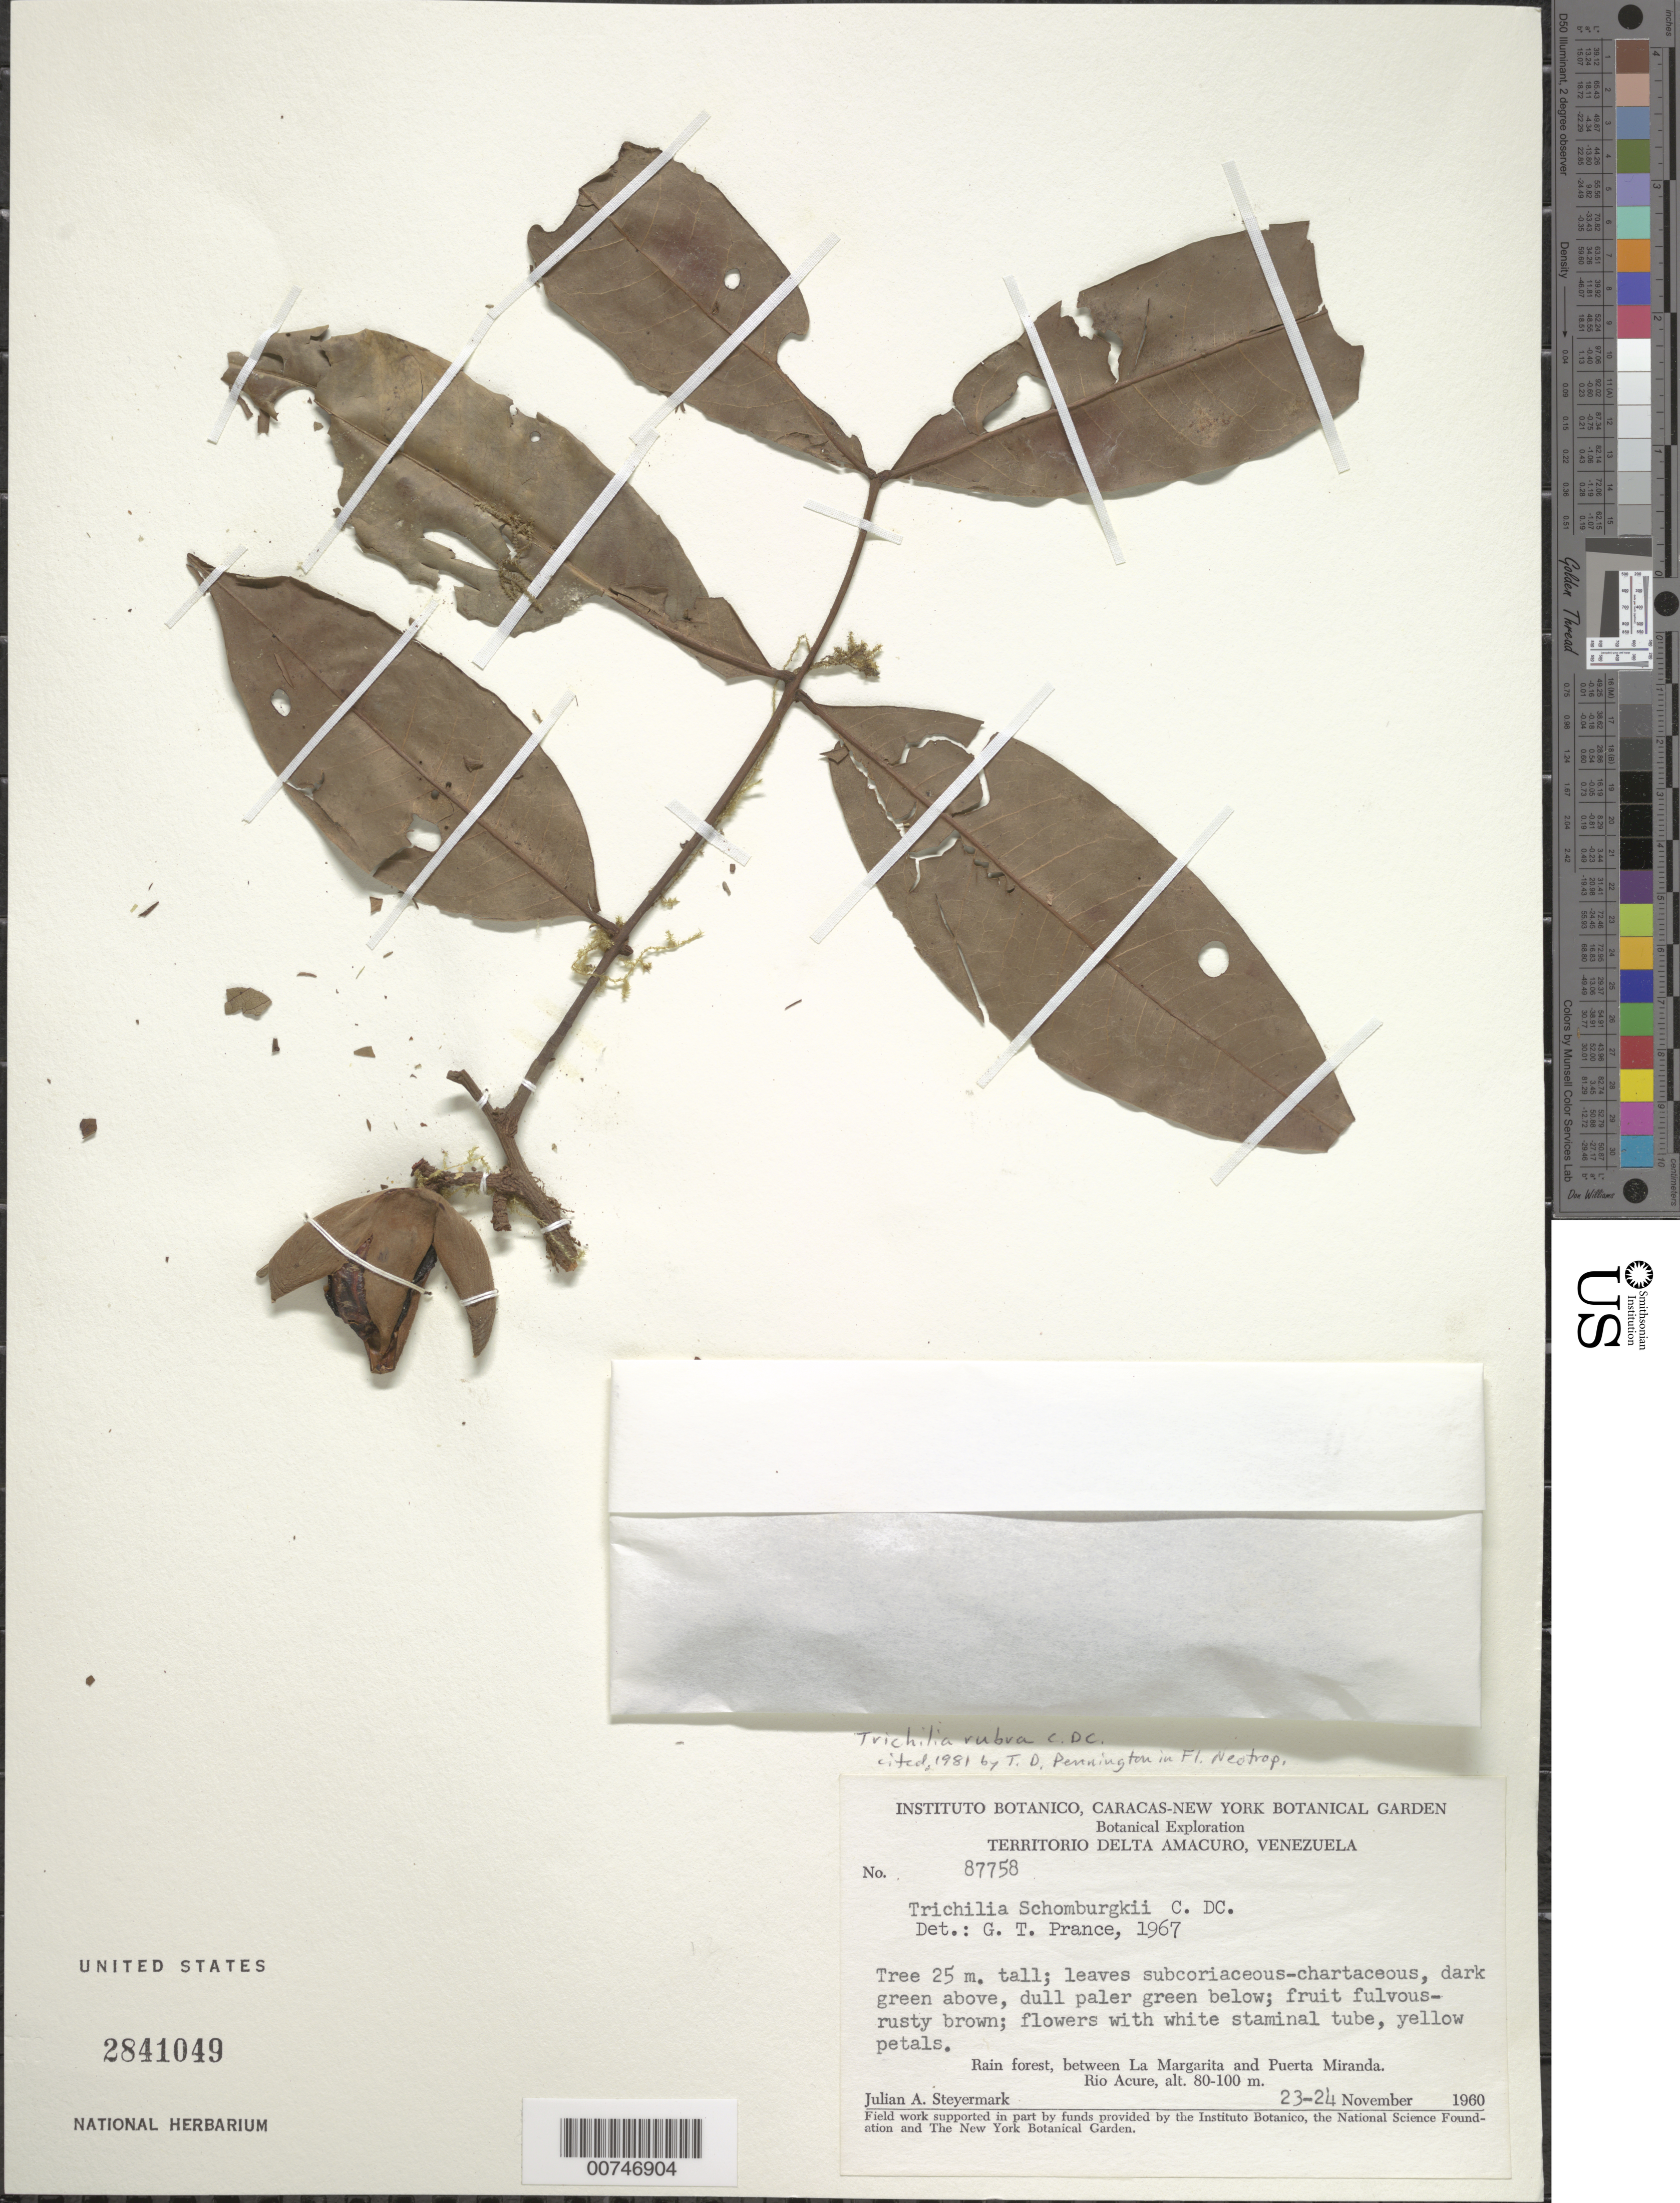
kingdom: Plantae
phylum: Tracheophyta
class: Magnoliopsida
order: Sapindales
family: Meliaceae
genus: Trichilia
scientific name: Trichilia rubra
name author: C. DC.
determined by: Pennington, T. D., (K)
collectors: J. Steyermark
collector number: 87758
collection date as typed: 23-Nov-60 to 24-Nov-60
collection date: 1960-11-23/1960-11-24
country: Venezuela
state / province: Delta Amacuro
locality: Río Acure, between La Margarita and Puerto Miranda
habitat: Rain forest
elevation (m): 80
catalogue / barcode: US 2841049